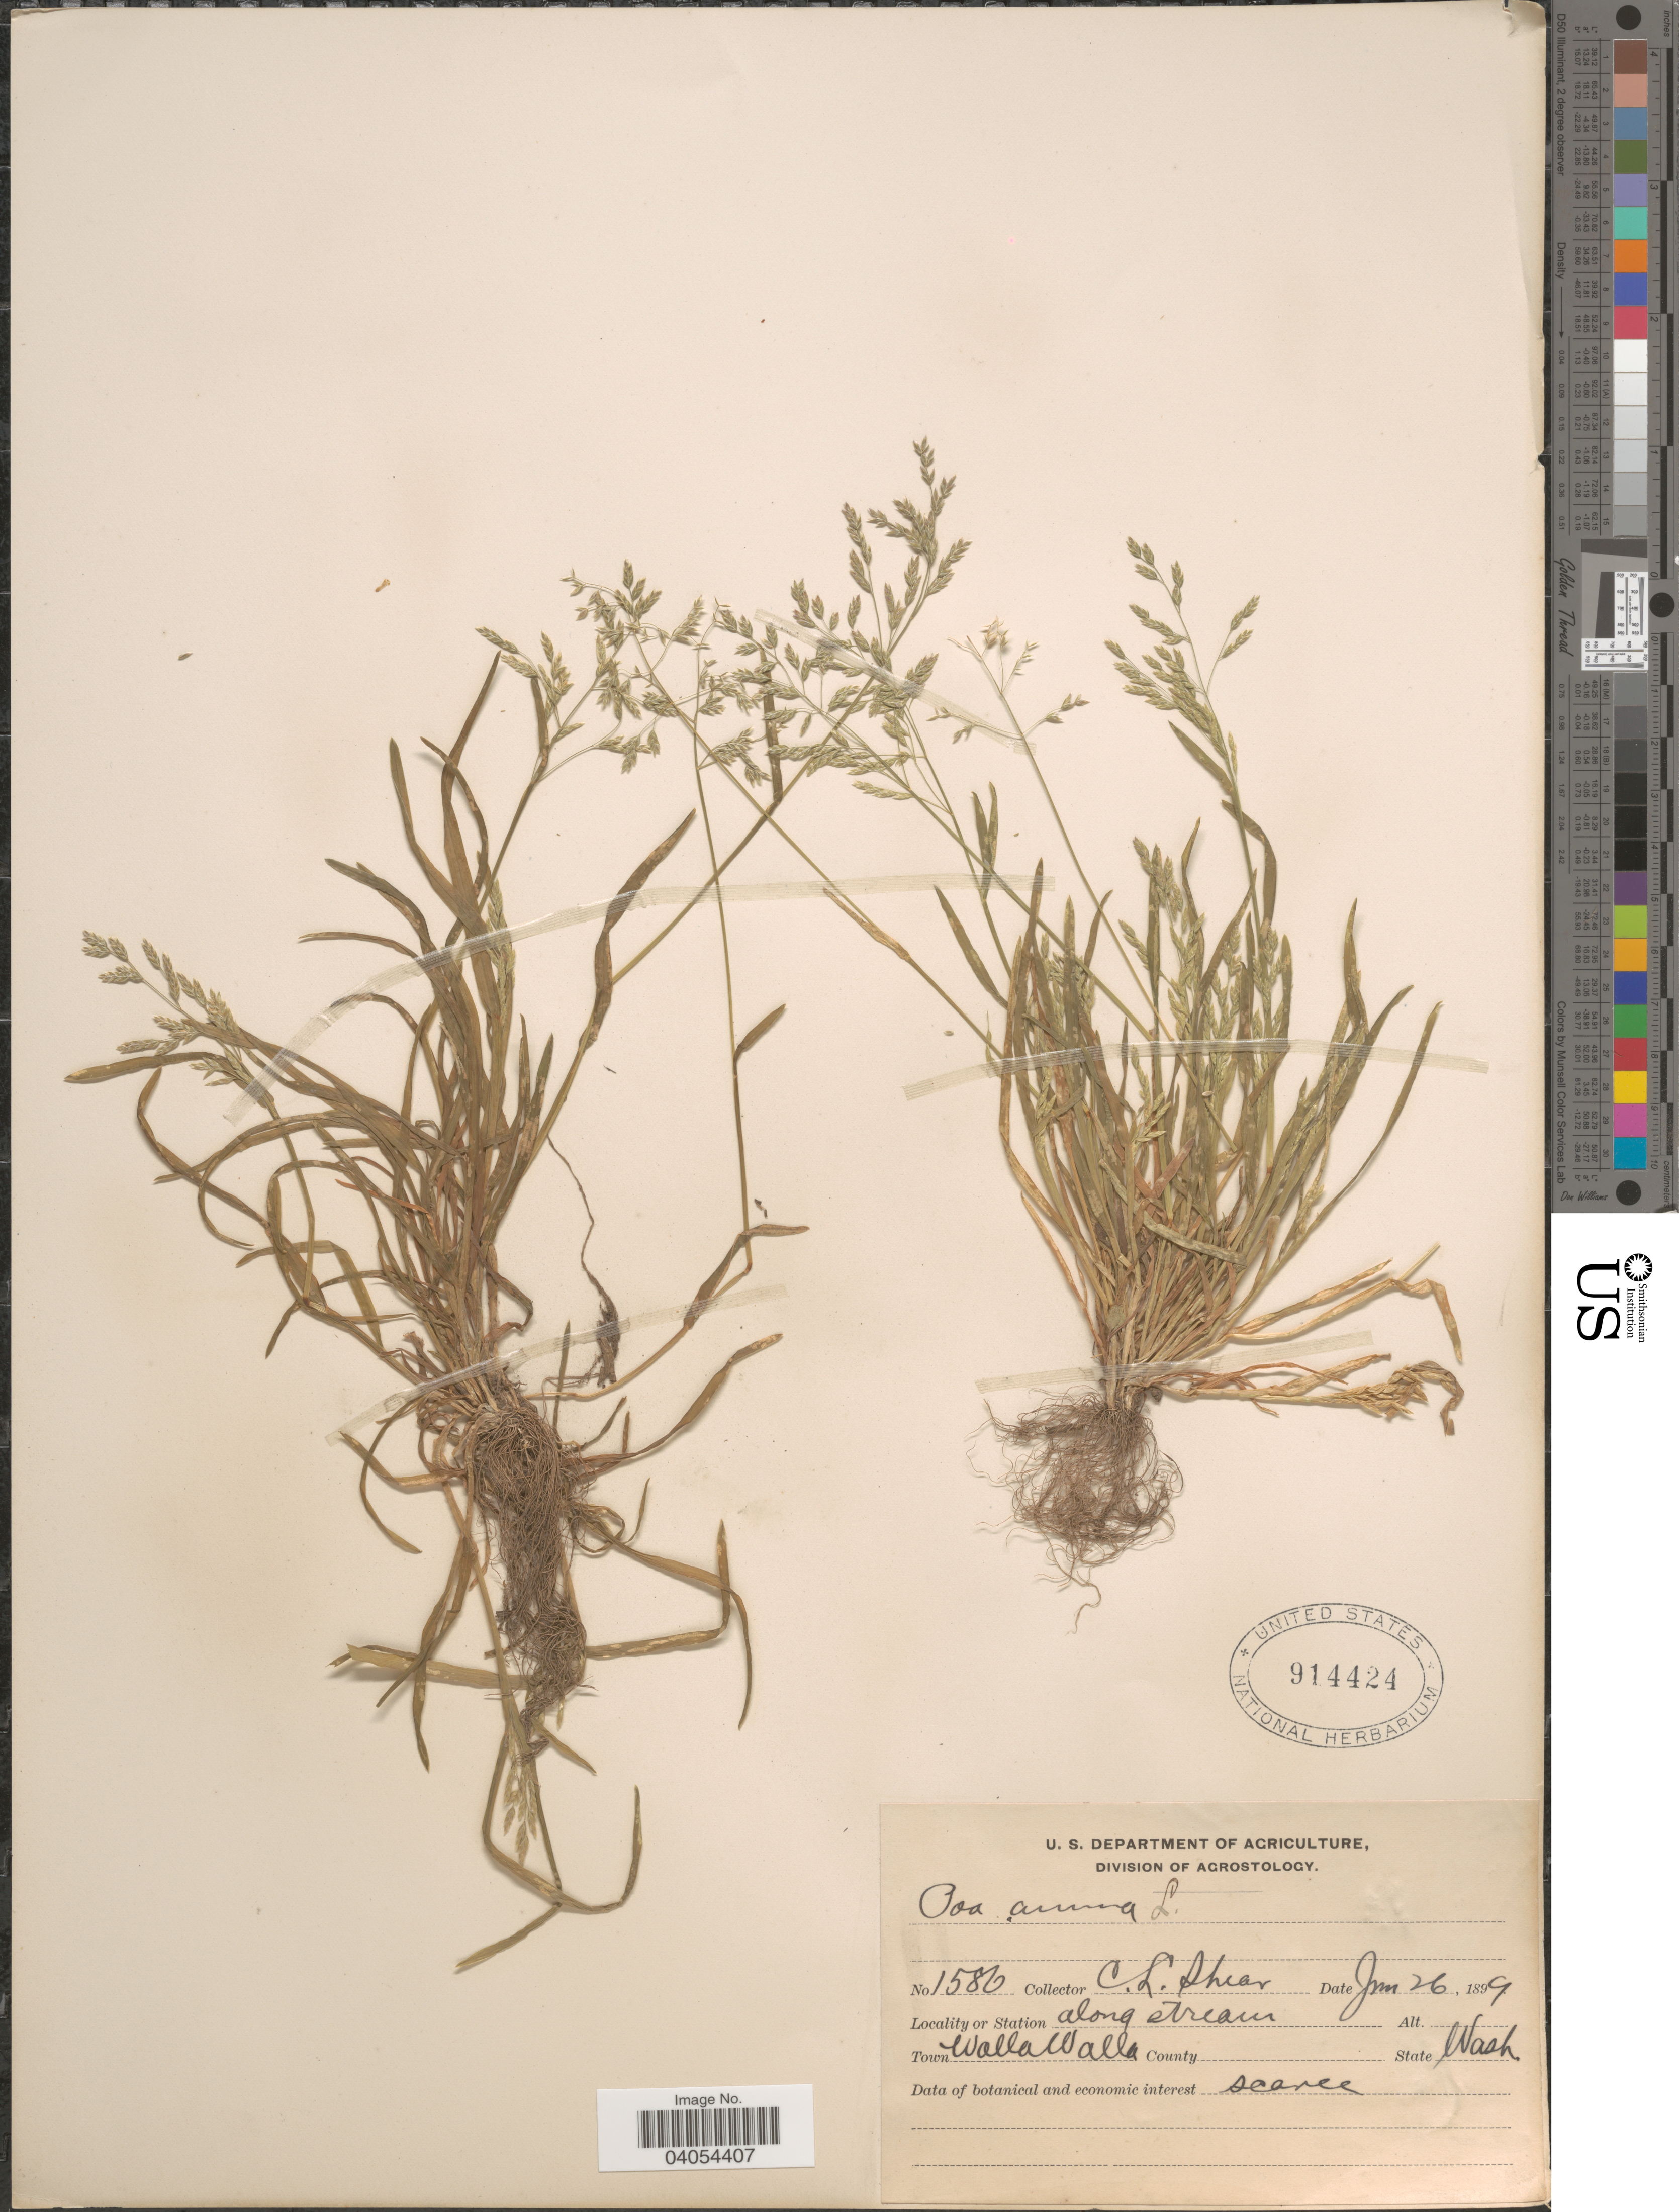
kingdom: Plantae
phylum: Tracheophyta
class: Liliopsida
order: Poales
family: Poaceae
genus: Poa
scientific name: Poa annua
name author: L.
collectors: C. L. Shear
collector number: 1586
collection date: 1899-06-26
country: United States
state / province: Washington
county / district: Walla Walla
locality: Town Walla Walla.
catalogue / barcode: US 914424